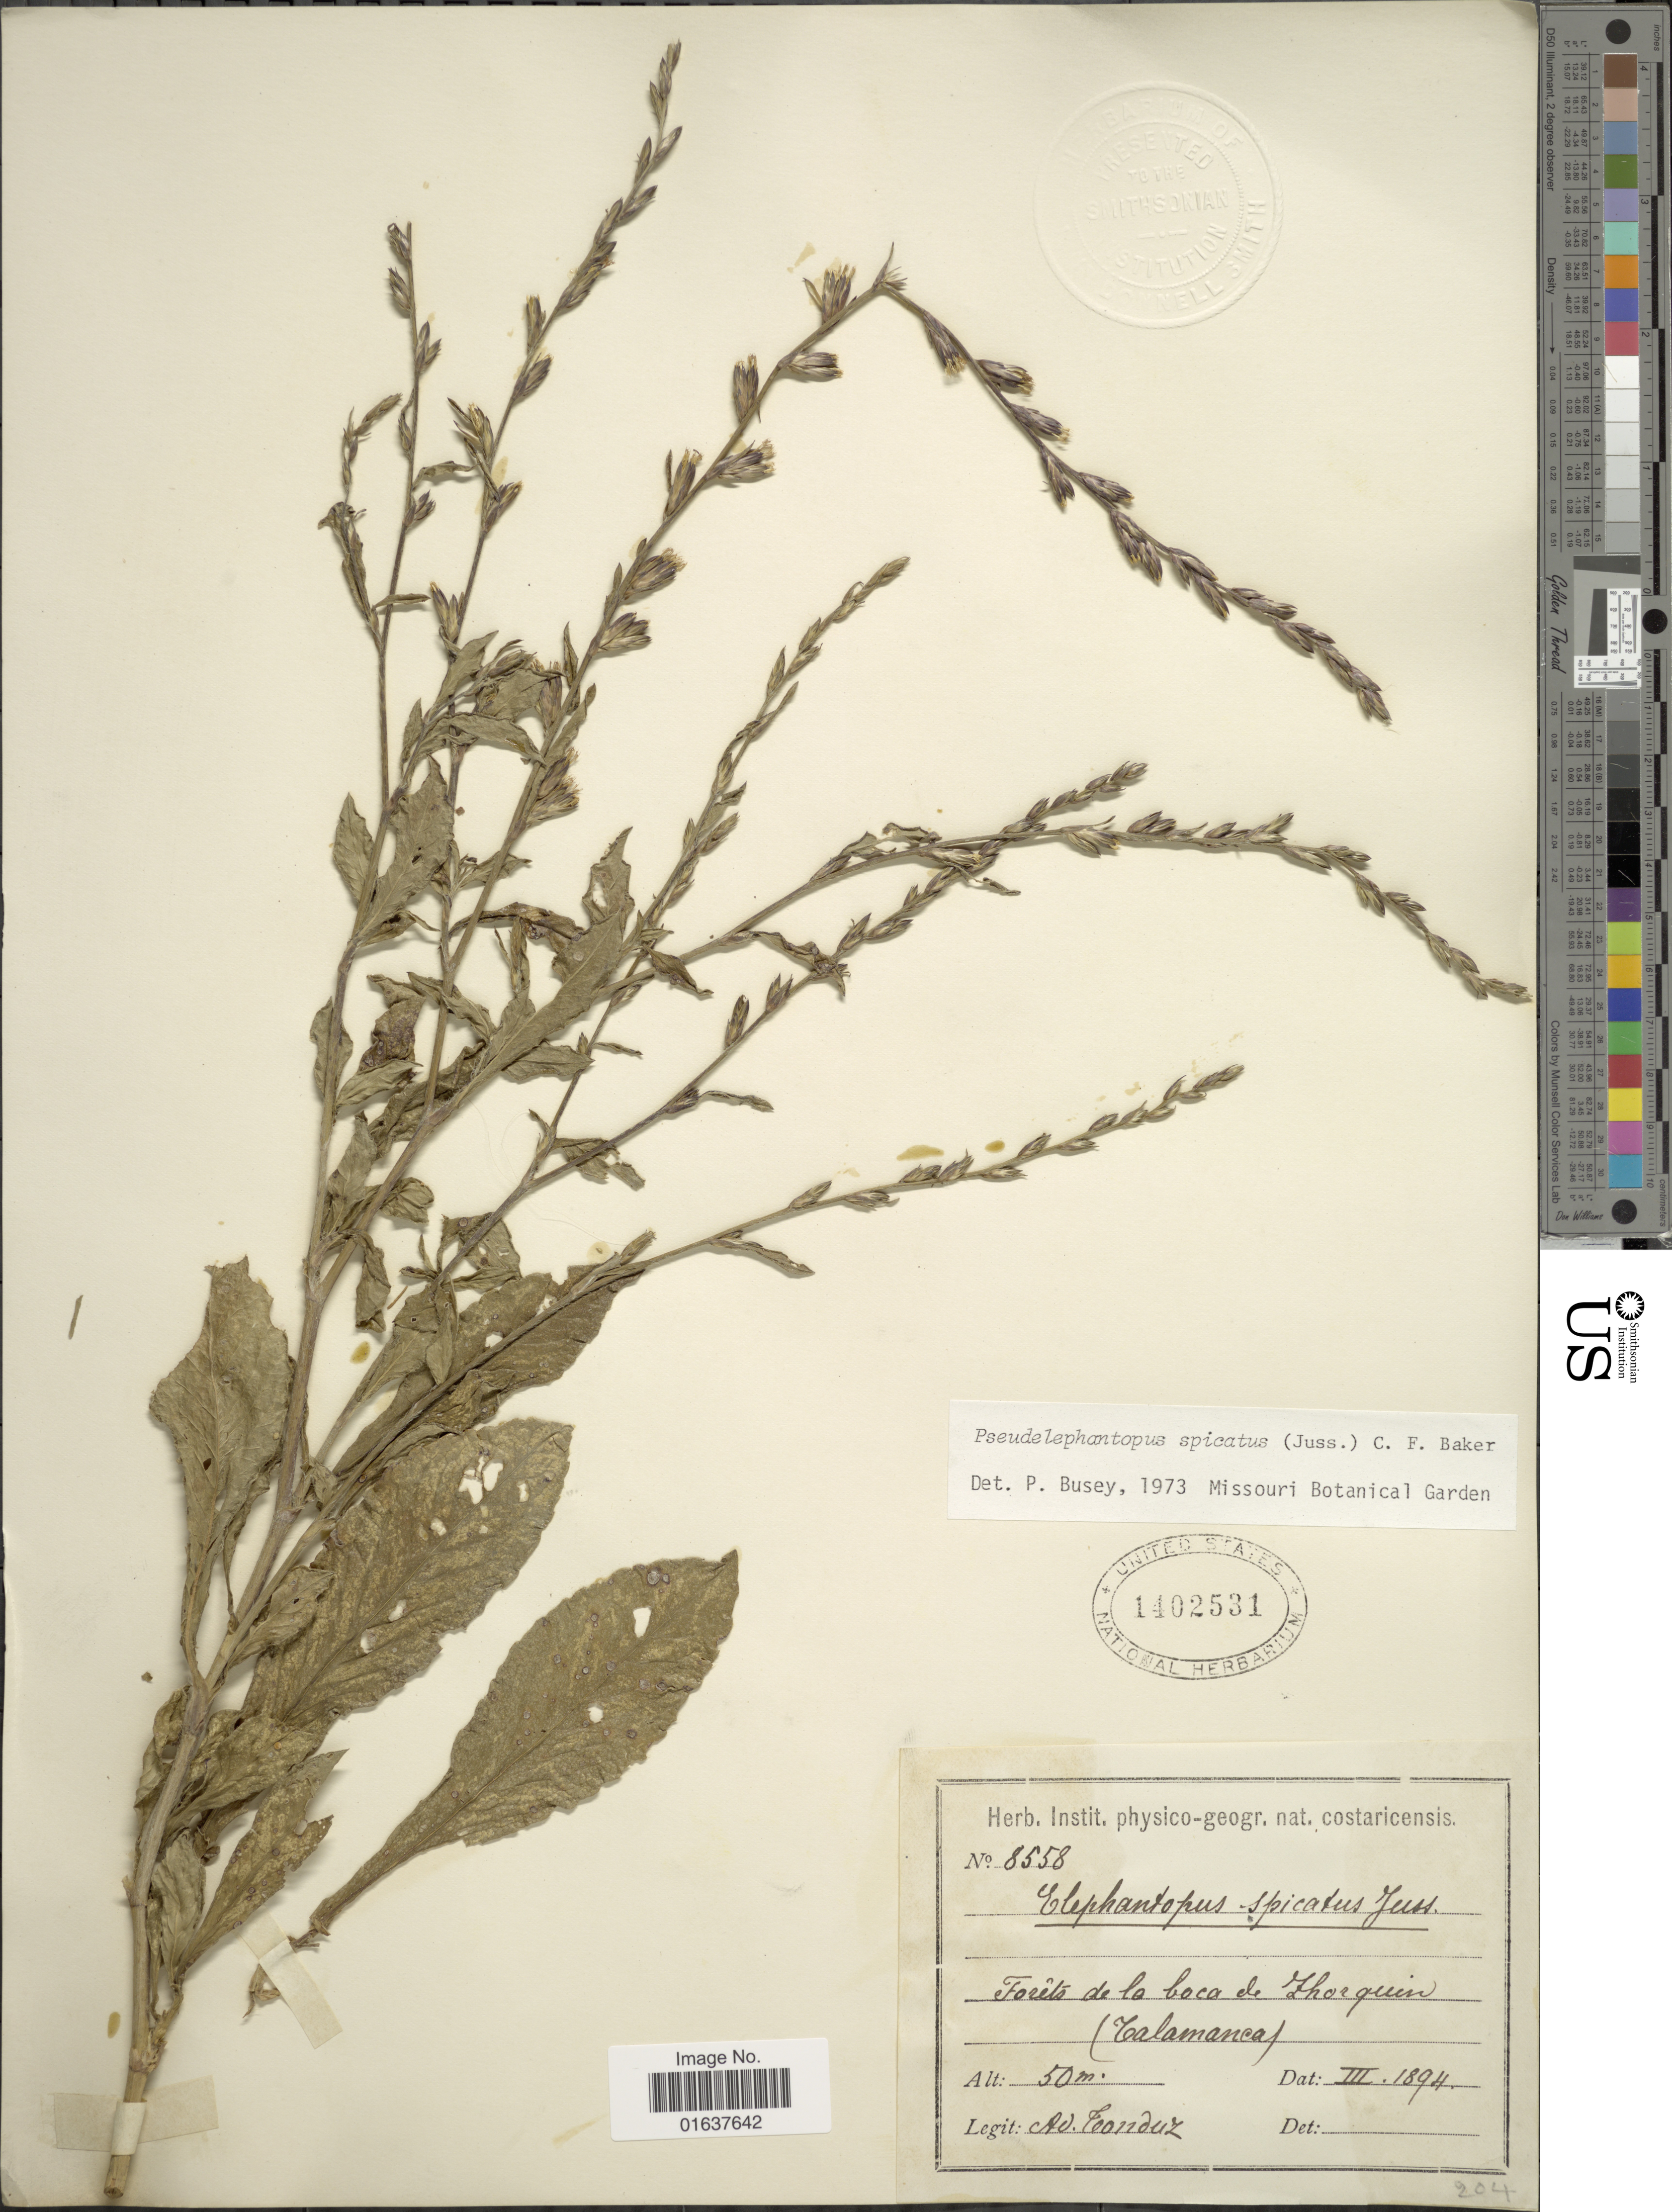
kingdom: Plantae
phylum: Tracheophyta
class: Magnoliopsida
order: Asterales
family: Asteraceae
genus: Pseudelephantopus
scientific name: Pseudelephantopus spicatus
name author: (Juss. ex Aubl.) C.F. Baker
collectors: A. Tonduz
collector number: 8558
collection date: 1894-03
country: Costa Rica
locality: Forets de la boca de Thorquin (Calamanca)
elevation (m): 50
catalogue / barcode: US 1402531